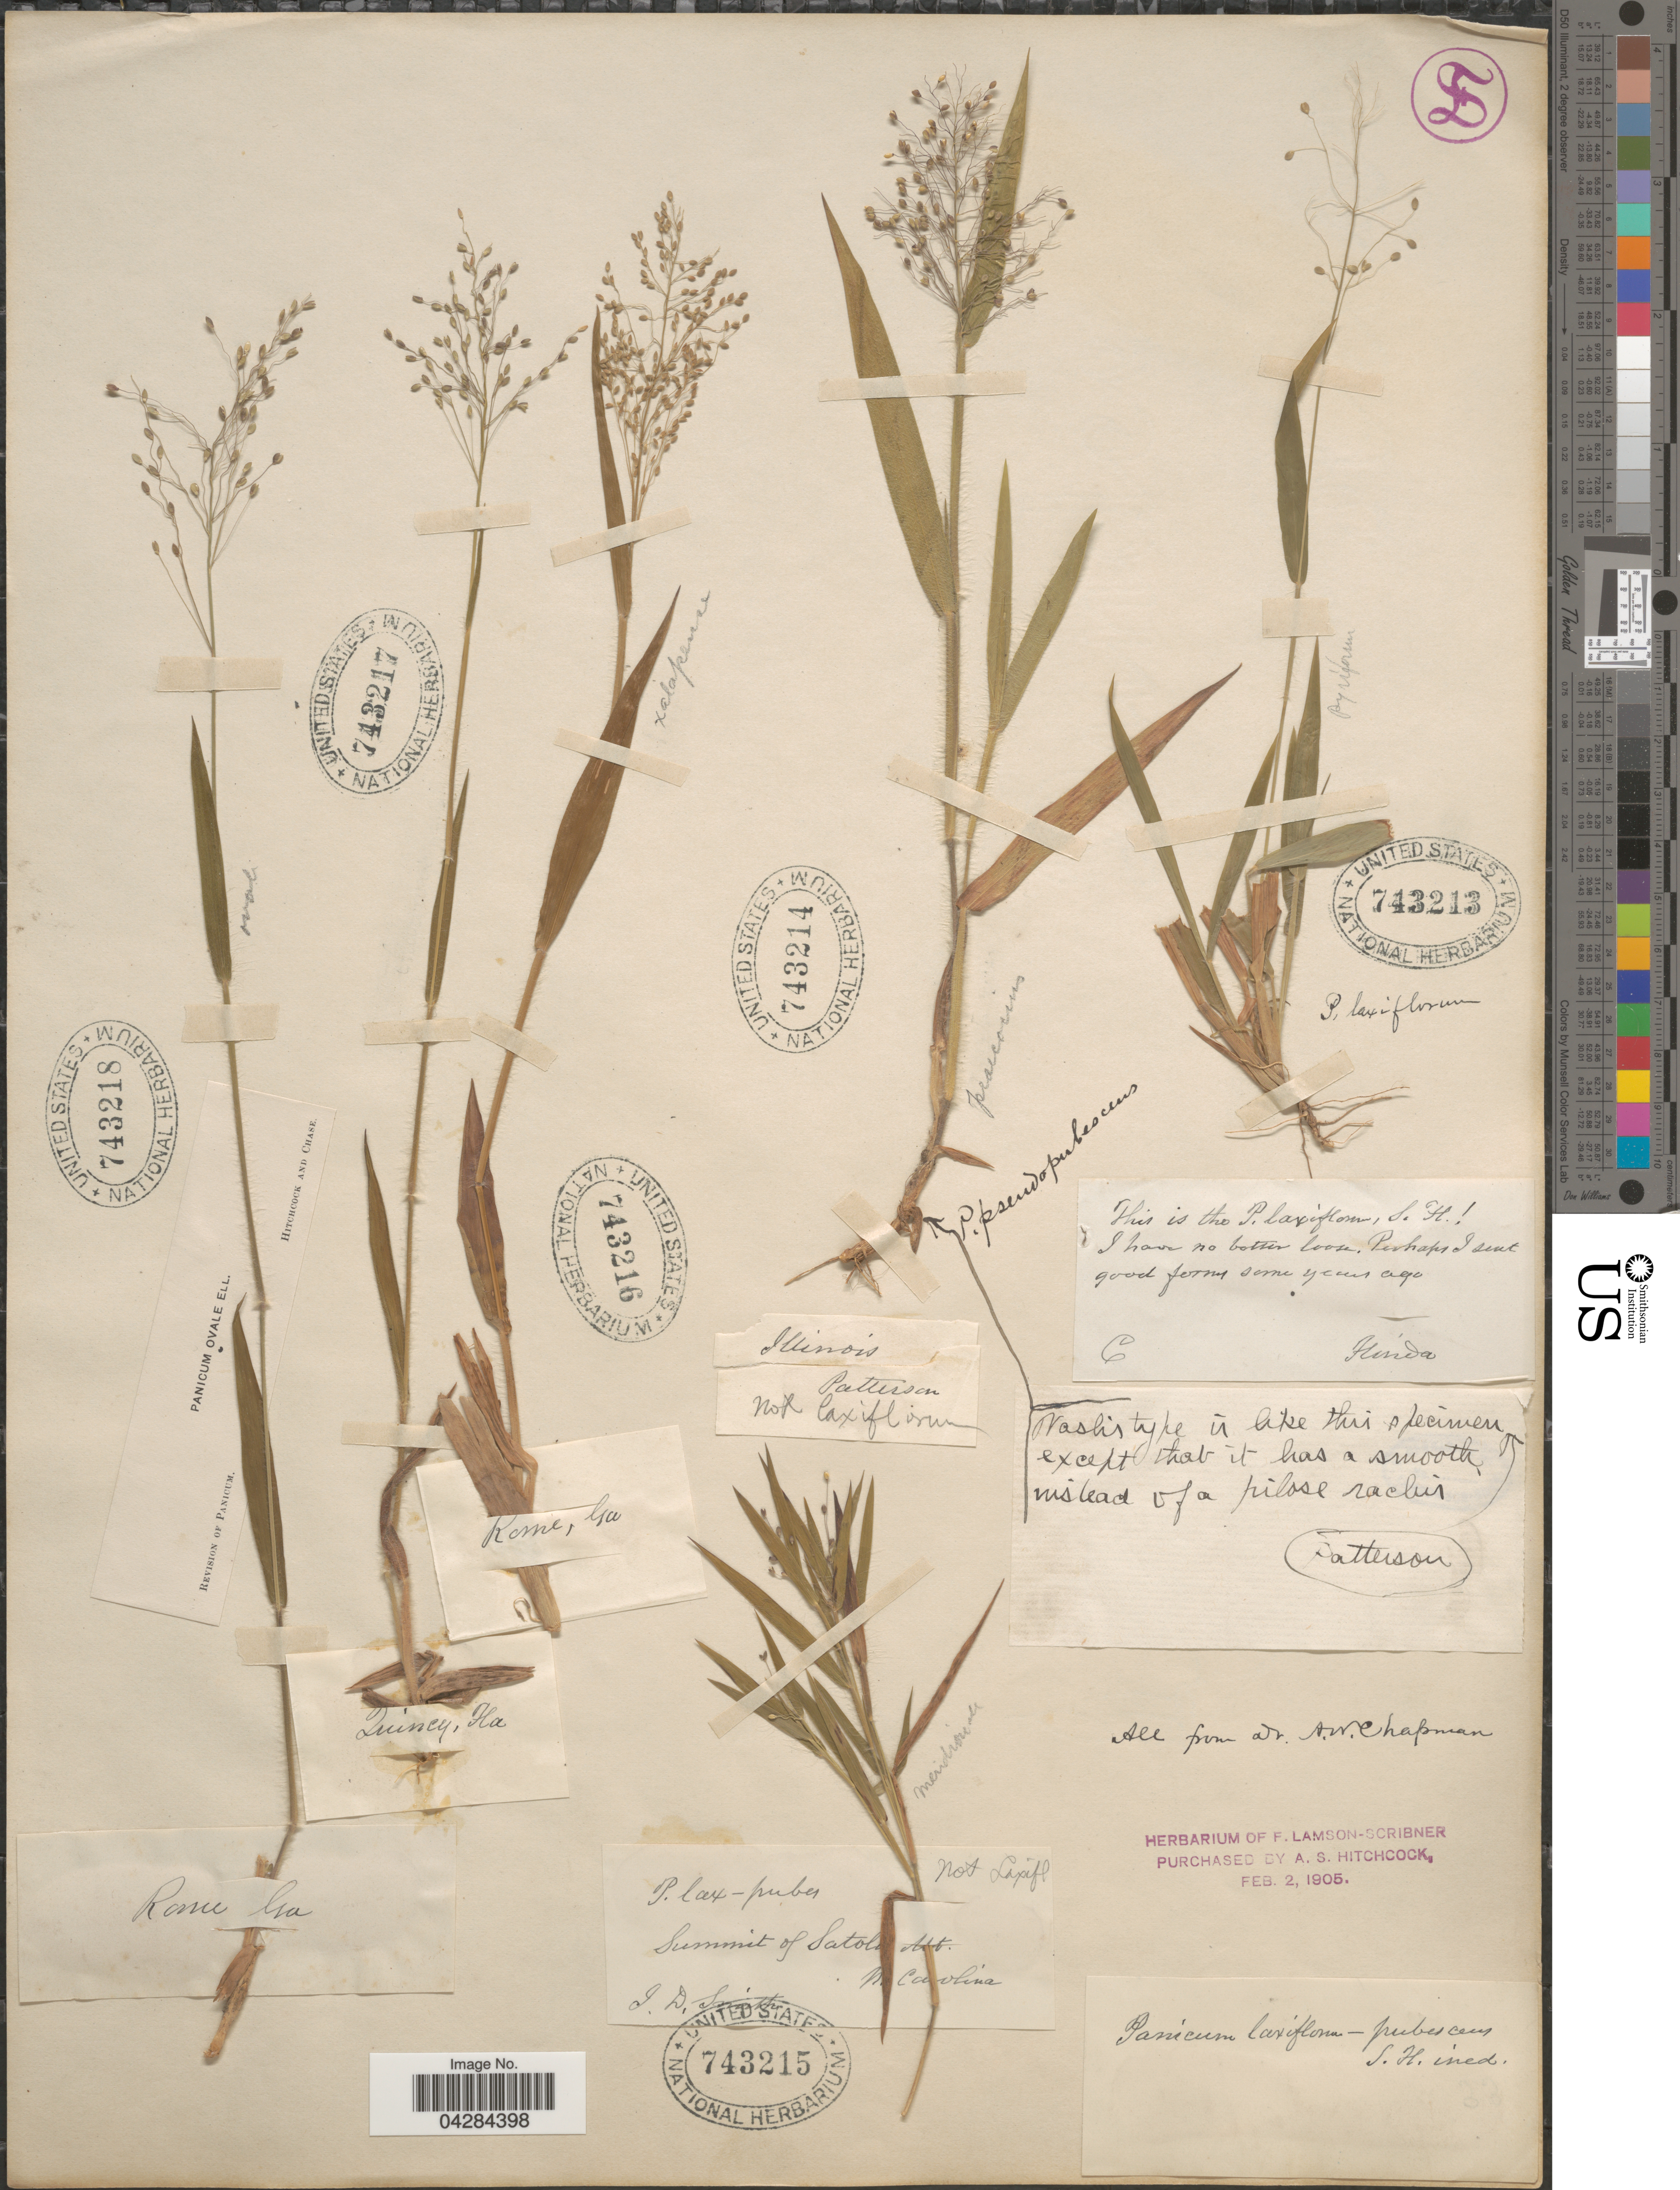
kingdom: Plantae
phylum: Tracheophyta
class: Liliopsida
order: Poales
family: Poaceae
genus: Dichanthelium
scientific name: Dichanthelium ovale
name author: (Elliott) Gould & C.A. Clark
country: United States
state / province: Georgia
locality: Rome.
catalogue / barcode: US 743218-5